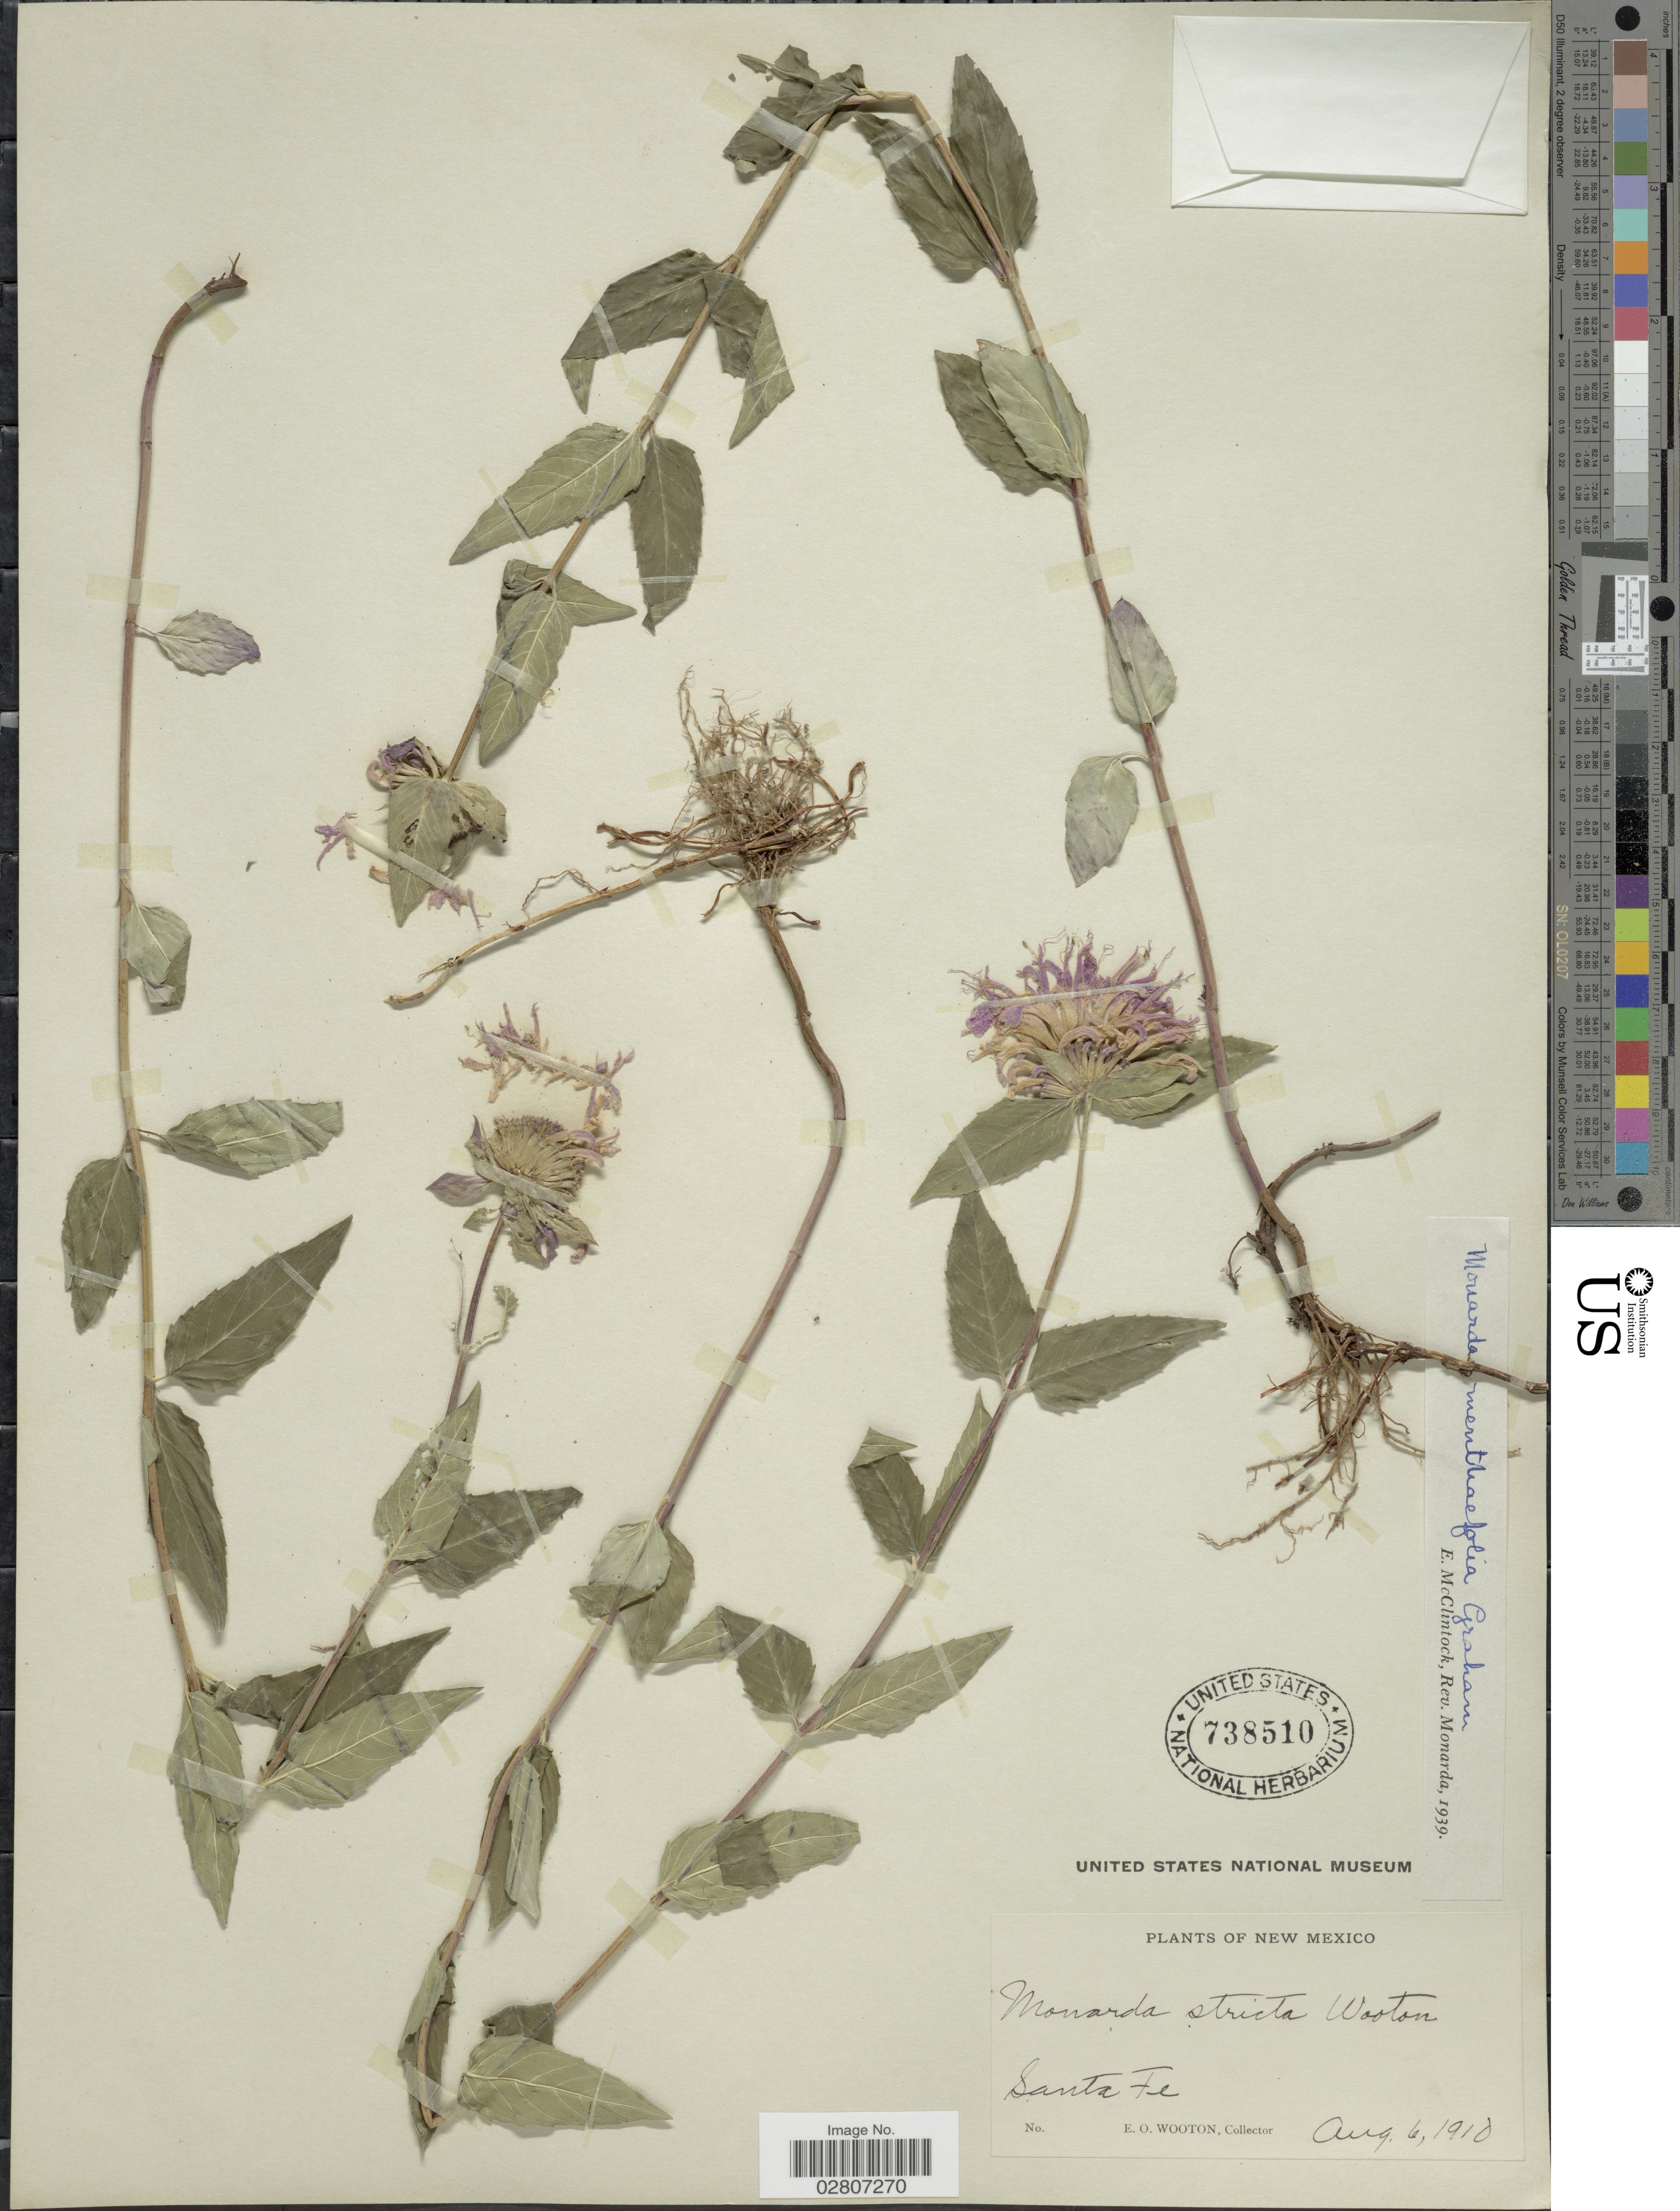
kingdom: Plantae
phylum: Tracheophyta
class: Magnoliopsida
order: Lamiales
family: Lamiaceae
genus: Monarda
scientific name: Monarda fistulosa var. menthifolia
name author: (Graham) Fernald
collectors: E. O. Wooton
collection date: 1910-08-06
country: United States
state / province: New Mexico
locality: Santa Fe.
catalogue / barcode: US 738510